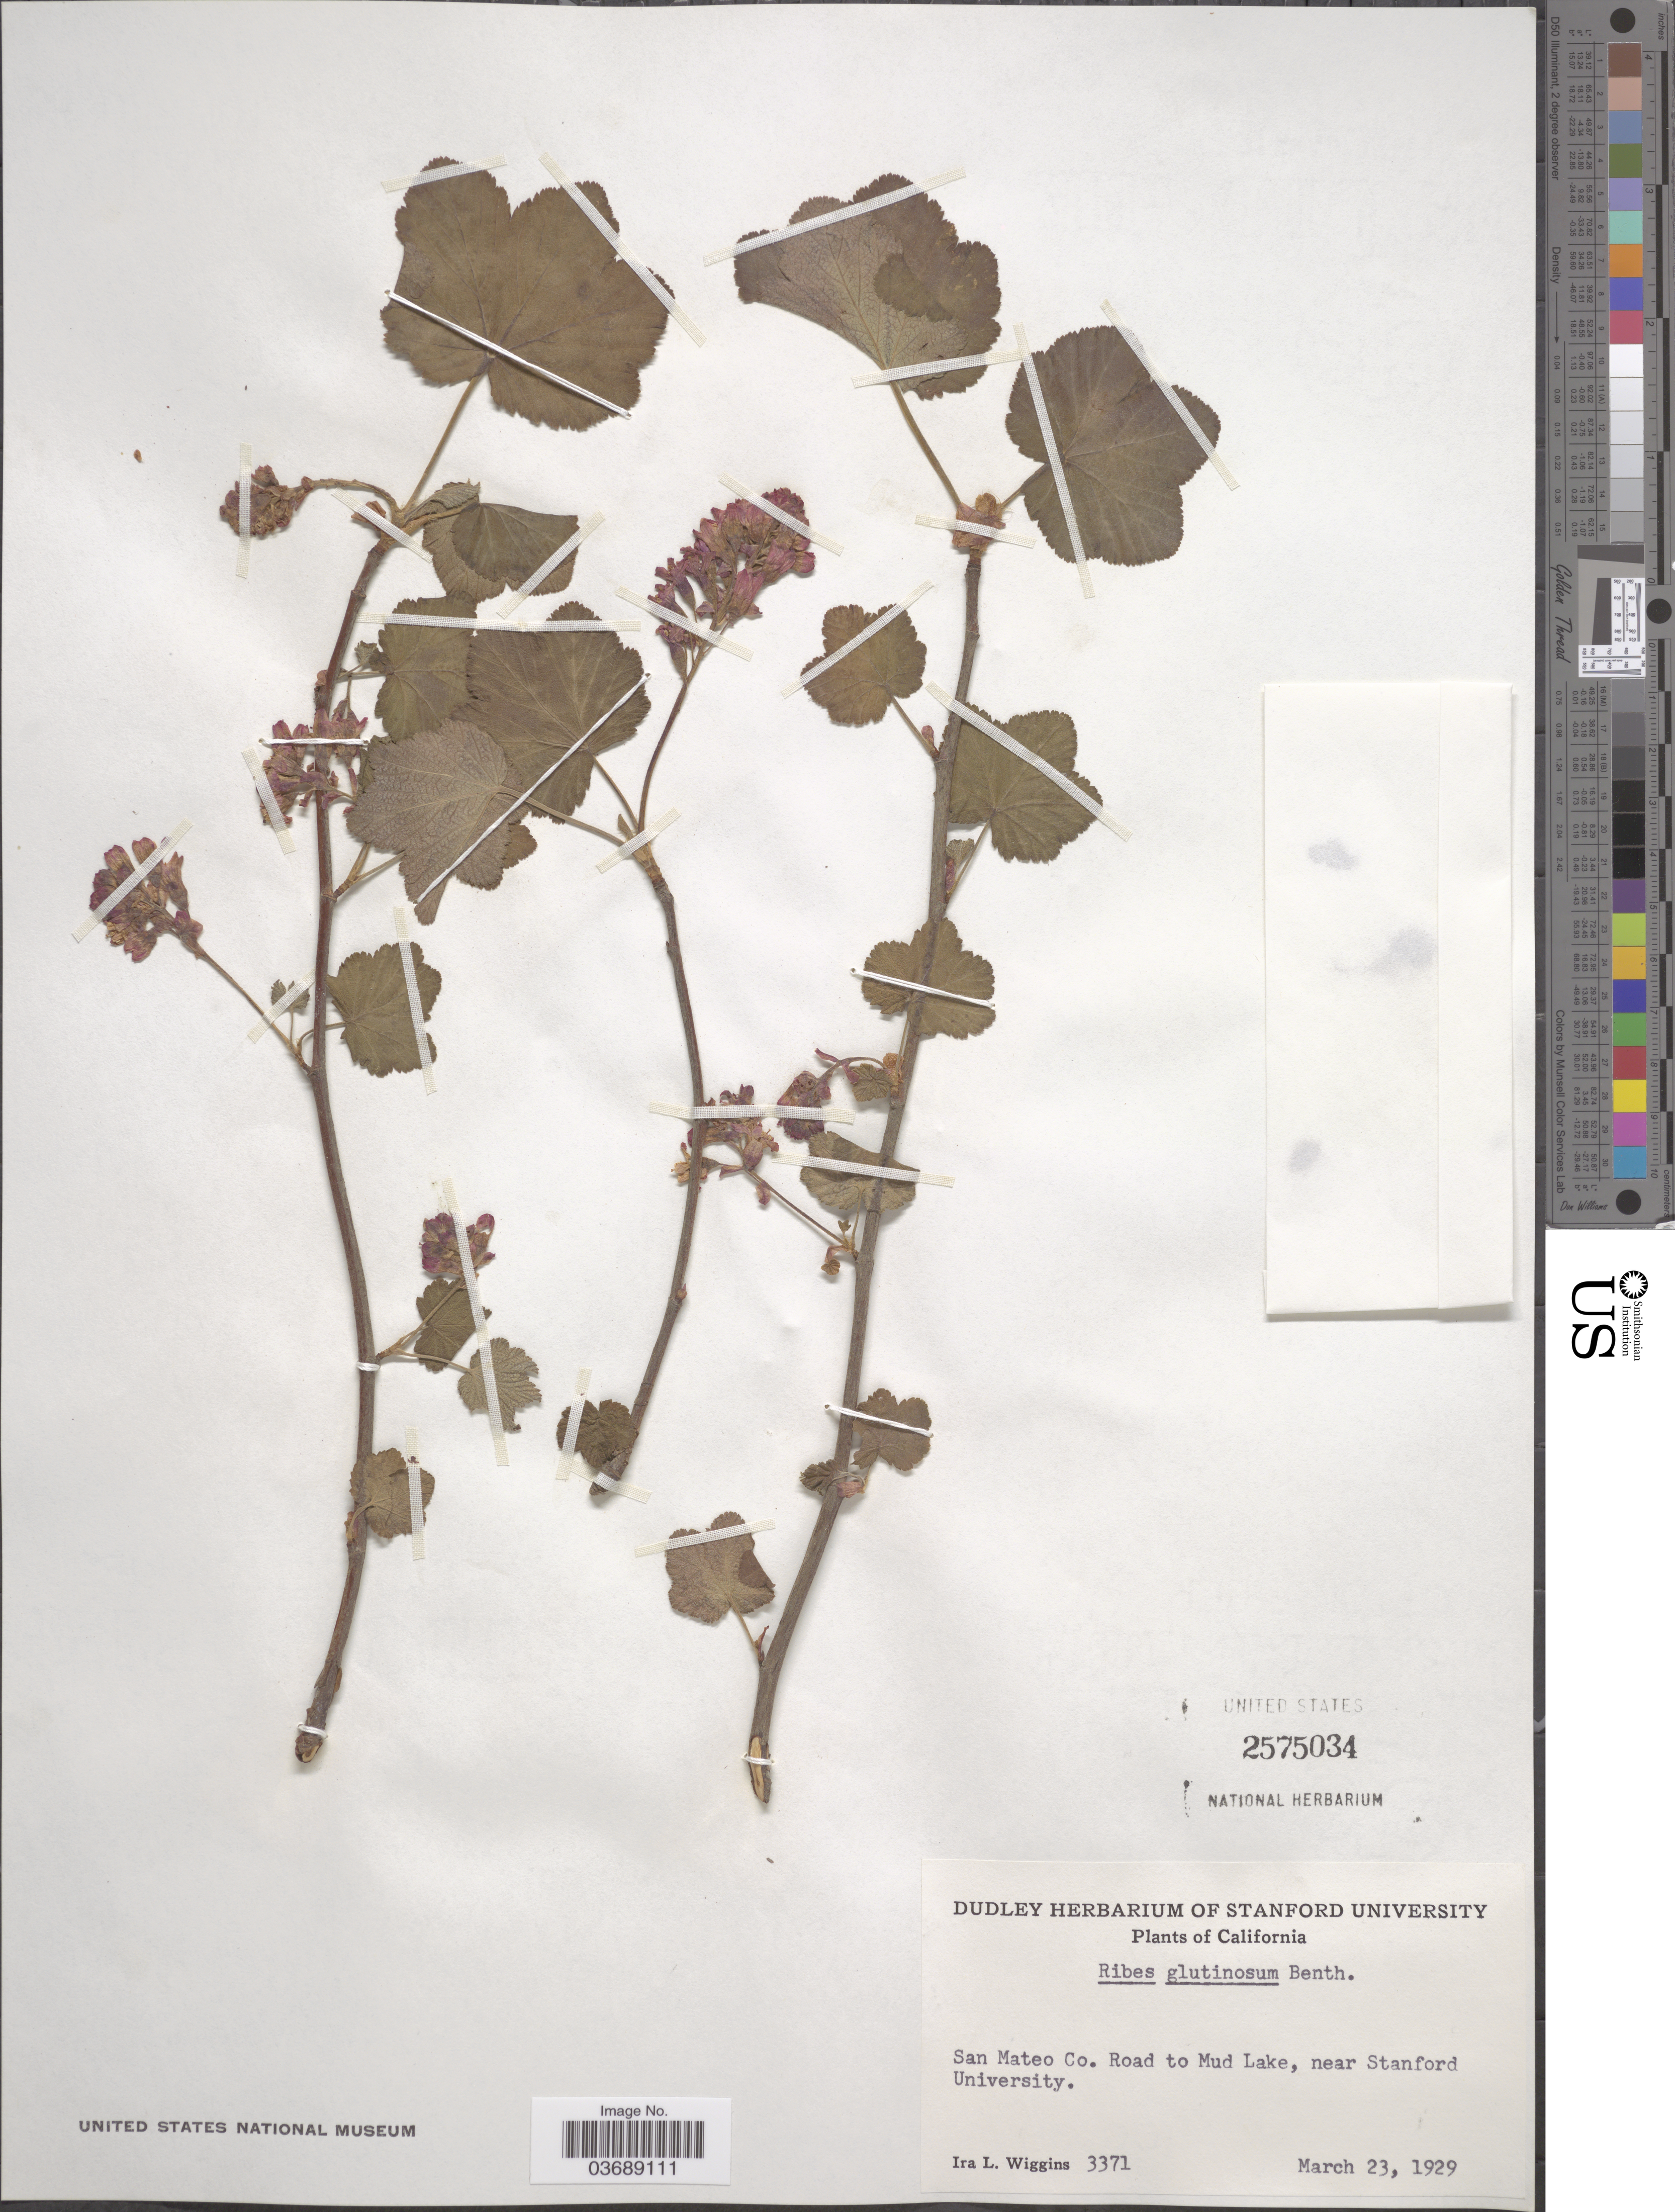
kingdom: Plantae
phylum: Tracheophyta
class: Magnoliopsida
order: Saxifragales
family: Grossulariaceae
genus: Ribes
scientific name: Ribes sanguineum var. glutinosum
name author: (Benth.) Loudon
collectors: I. L. Wiggins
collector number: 3371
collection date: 1929-03-23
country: United States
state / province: California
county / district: San Mateo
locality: San Mateo Co. Road to Mud Lake, near Stanford University.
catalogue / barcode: US 2575034